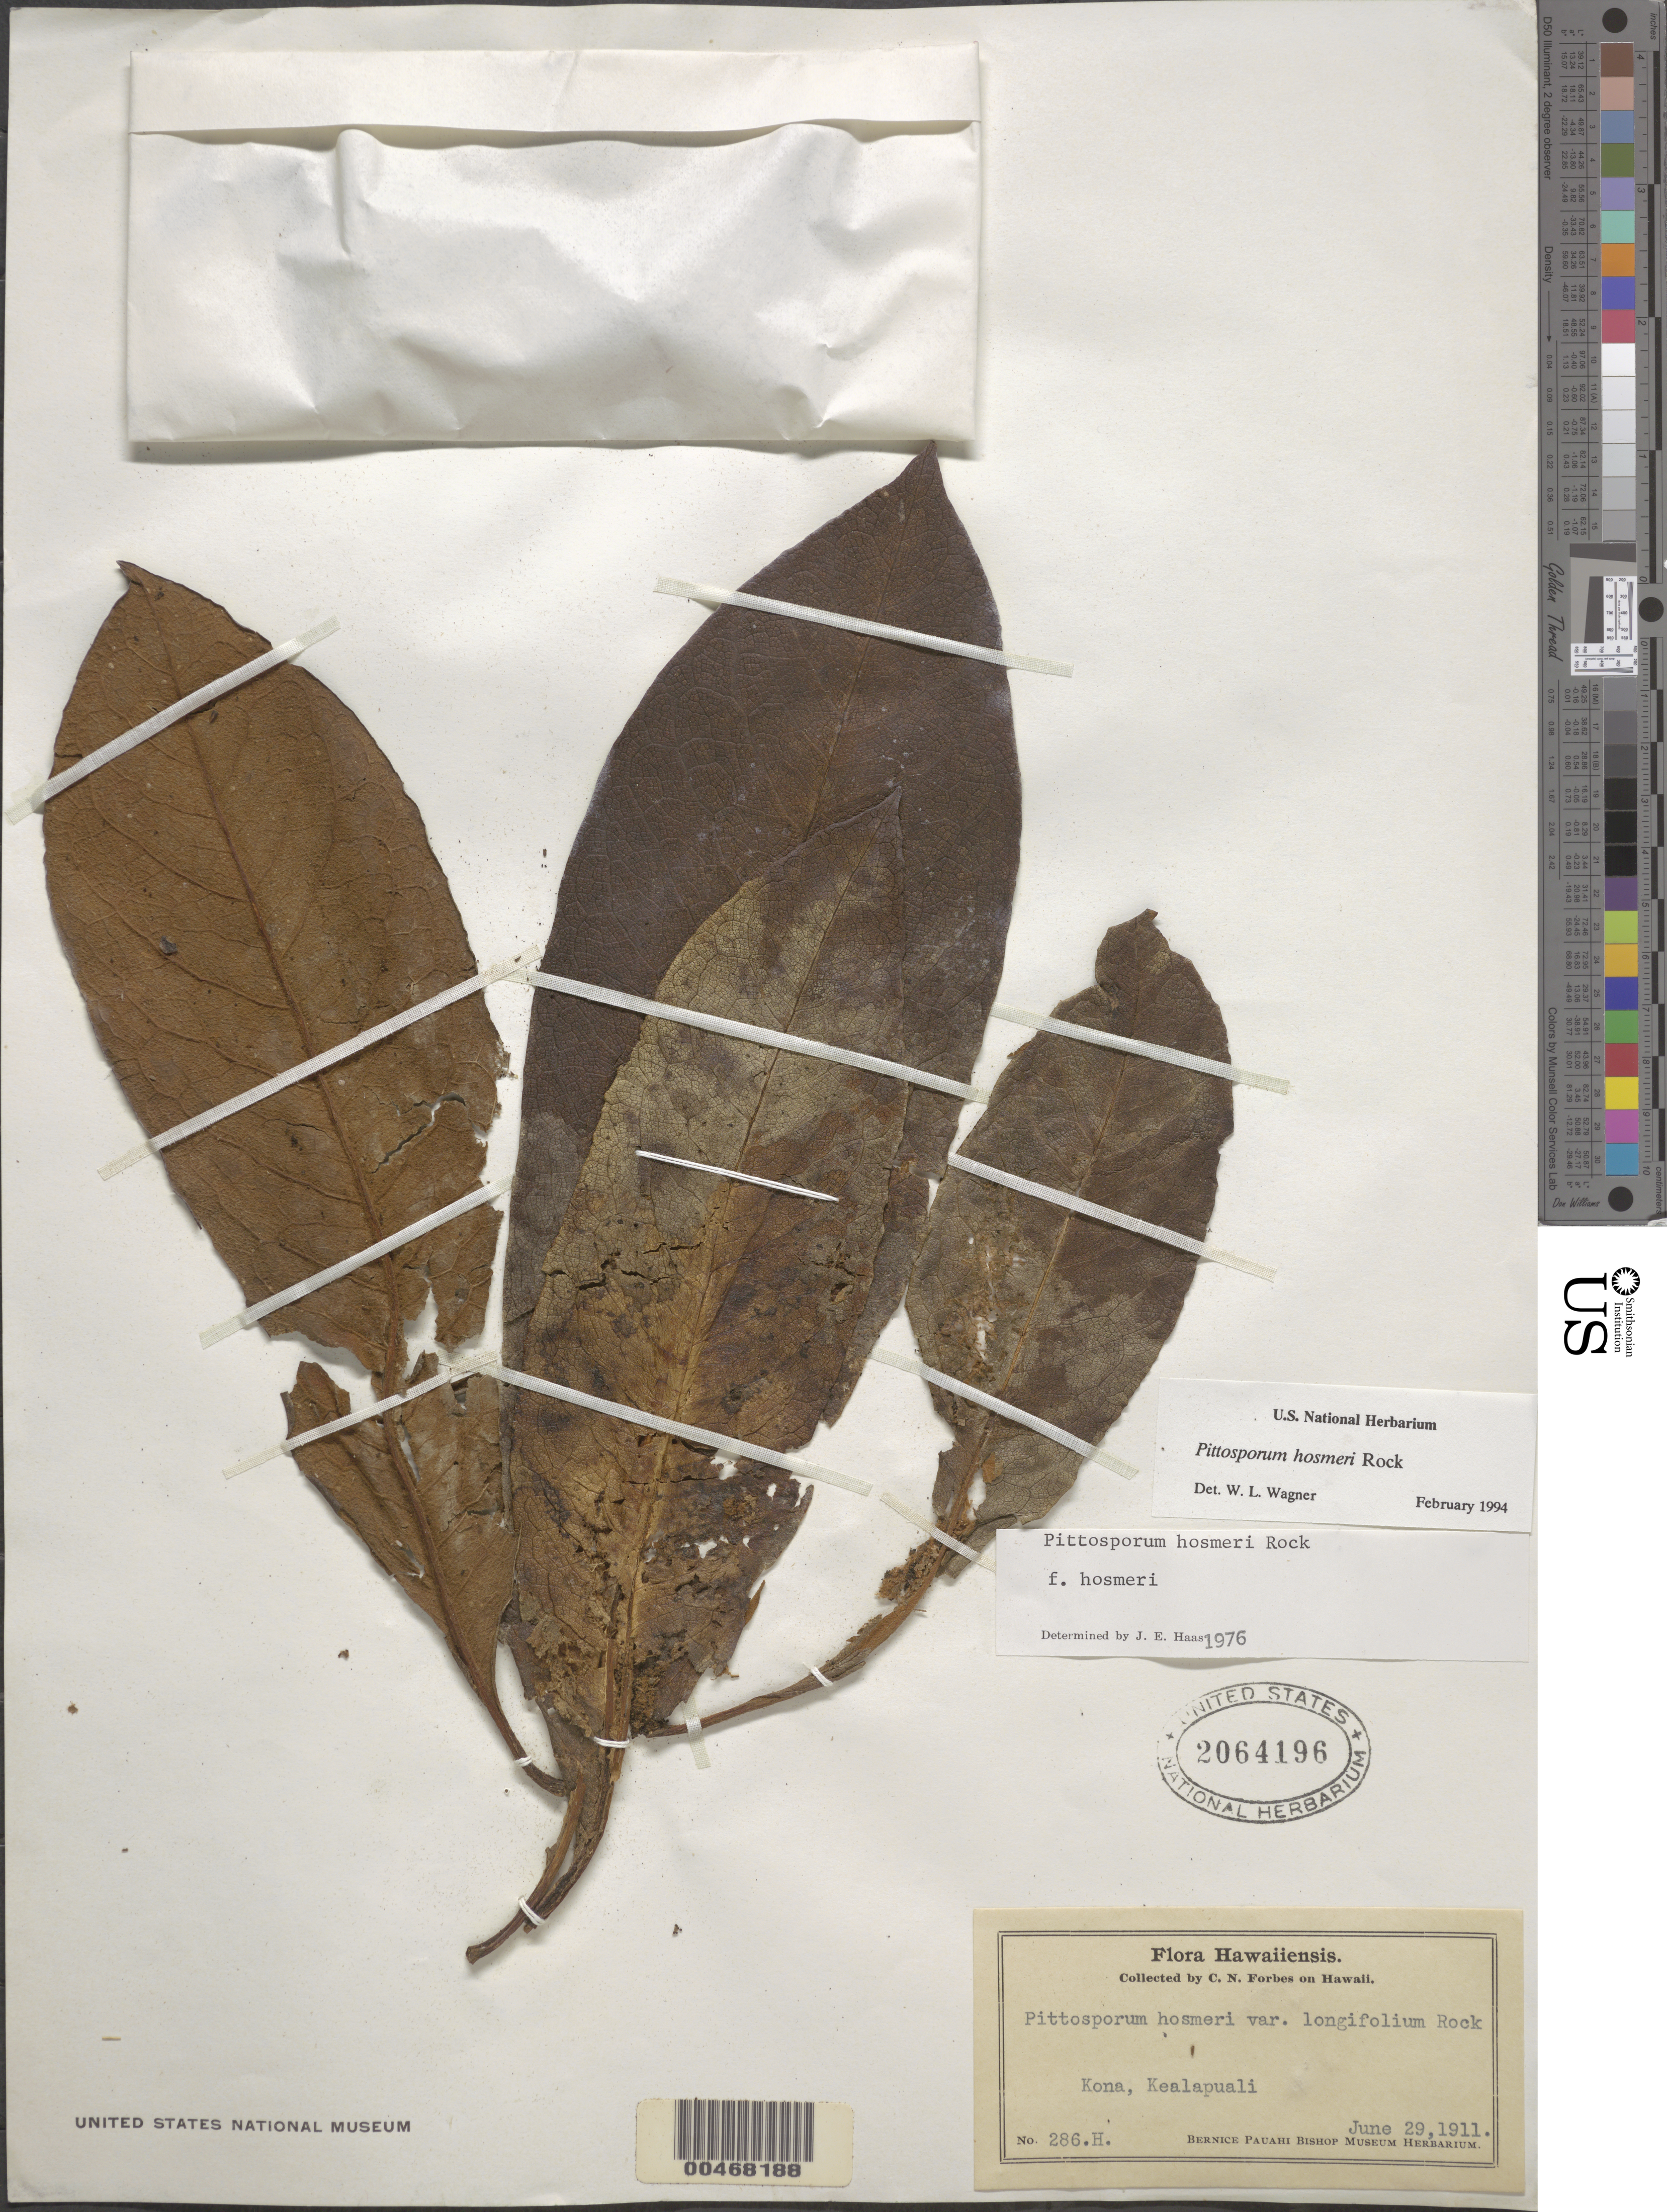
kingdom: Plantae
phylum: Tracheophyta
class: Magnoliopsida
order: Apiales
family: Pittosporaceae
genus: Pittosporum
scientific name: Pittosporum hosmeri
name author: Rock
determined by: Wagner, W. L., (BOT), Smithsonian Institution - National Museum of Natural History (UNITED STATES)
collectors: C. N. Forbes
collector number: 286.H.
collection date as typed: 29 Jun 1911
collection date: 1911-06-29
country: United States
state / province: Hawaii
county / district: Hawaii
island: Hawaii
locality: Kona, Kealapuali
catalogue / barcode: US 2064196